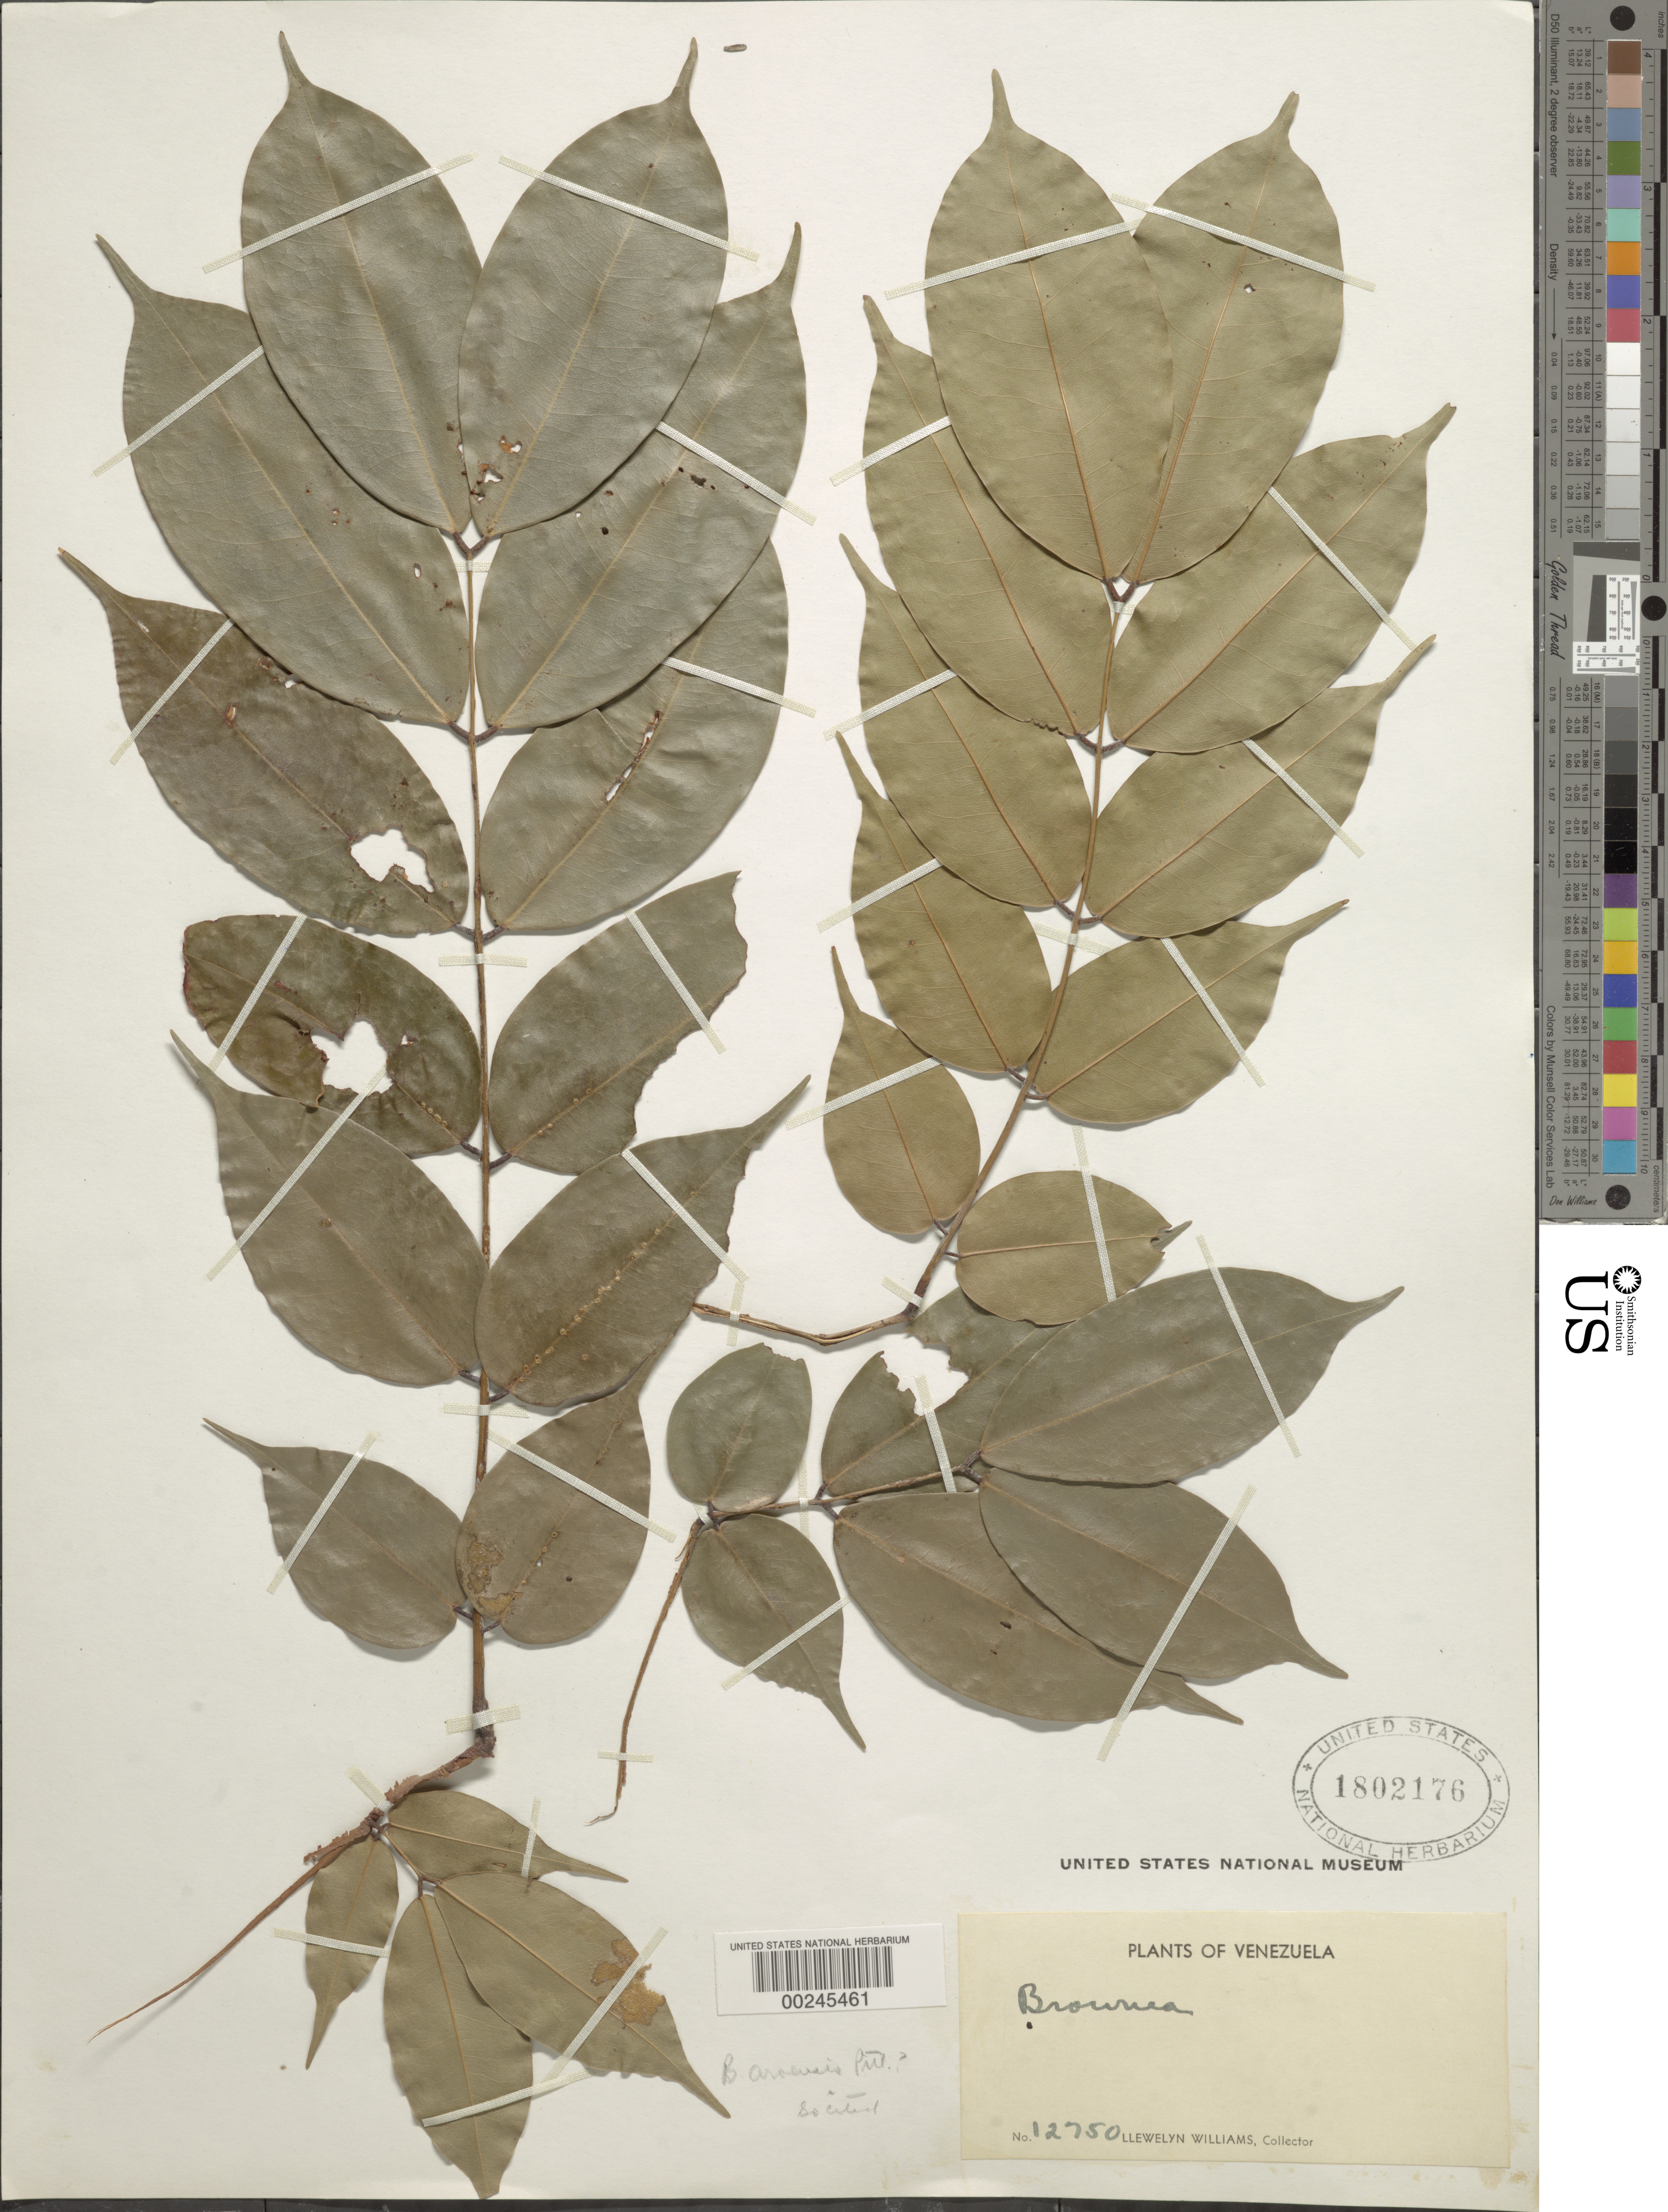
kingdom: Plantae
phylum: Tracheophyta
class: Magnoliopsida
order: Fabales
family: Fabaceae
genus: Brownea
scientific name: Brownea aroensis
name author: Pittier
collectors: Ll. Williams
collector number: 12750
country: Venezuela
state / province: Mérida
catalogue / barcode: US 1802176